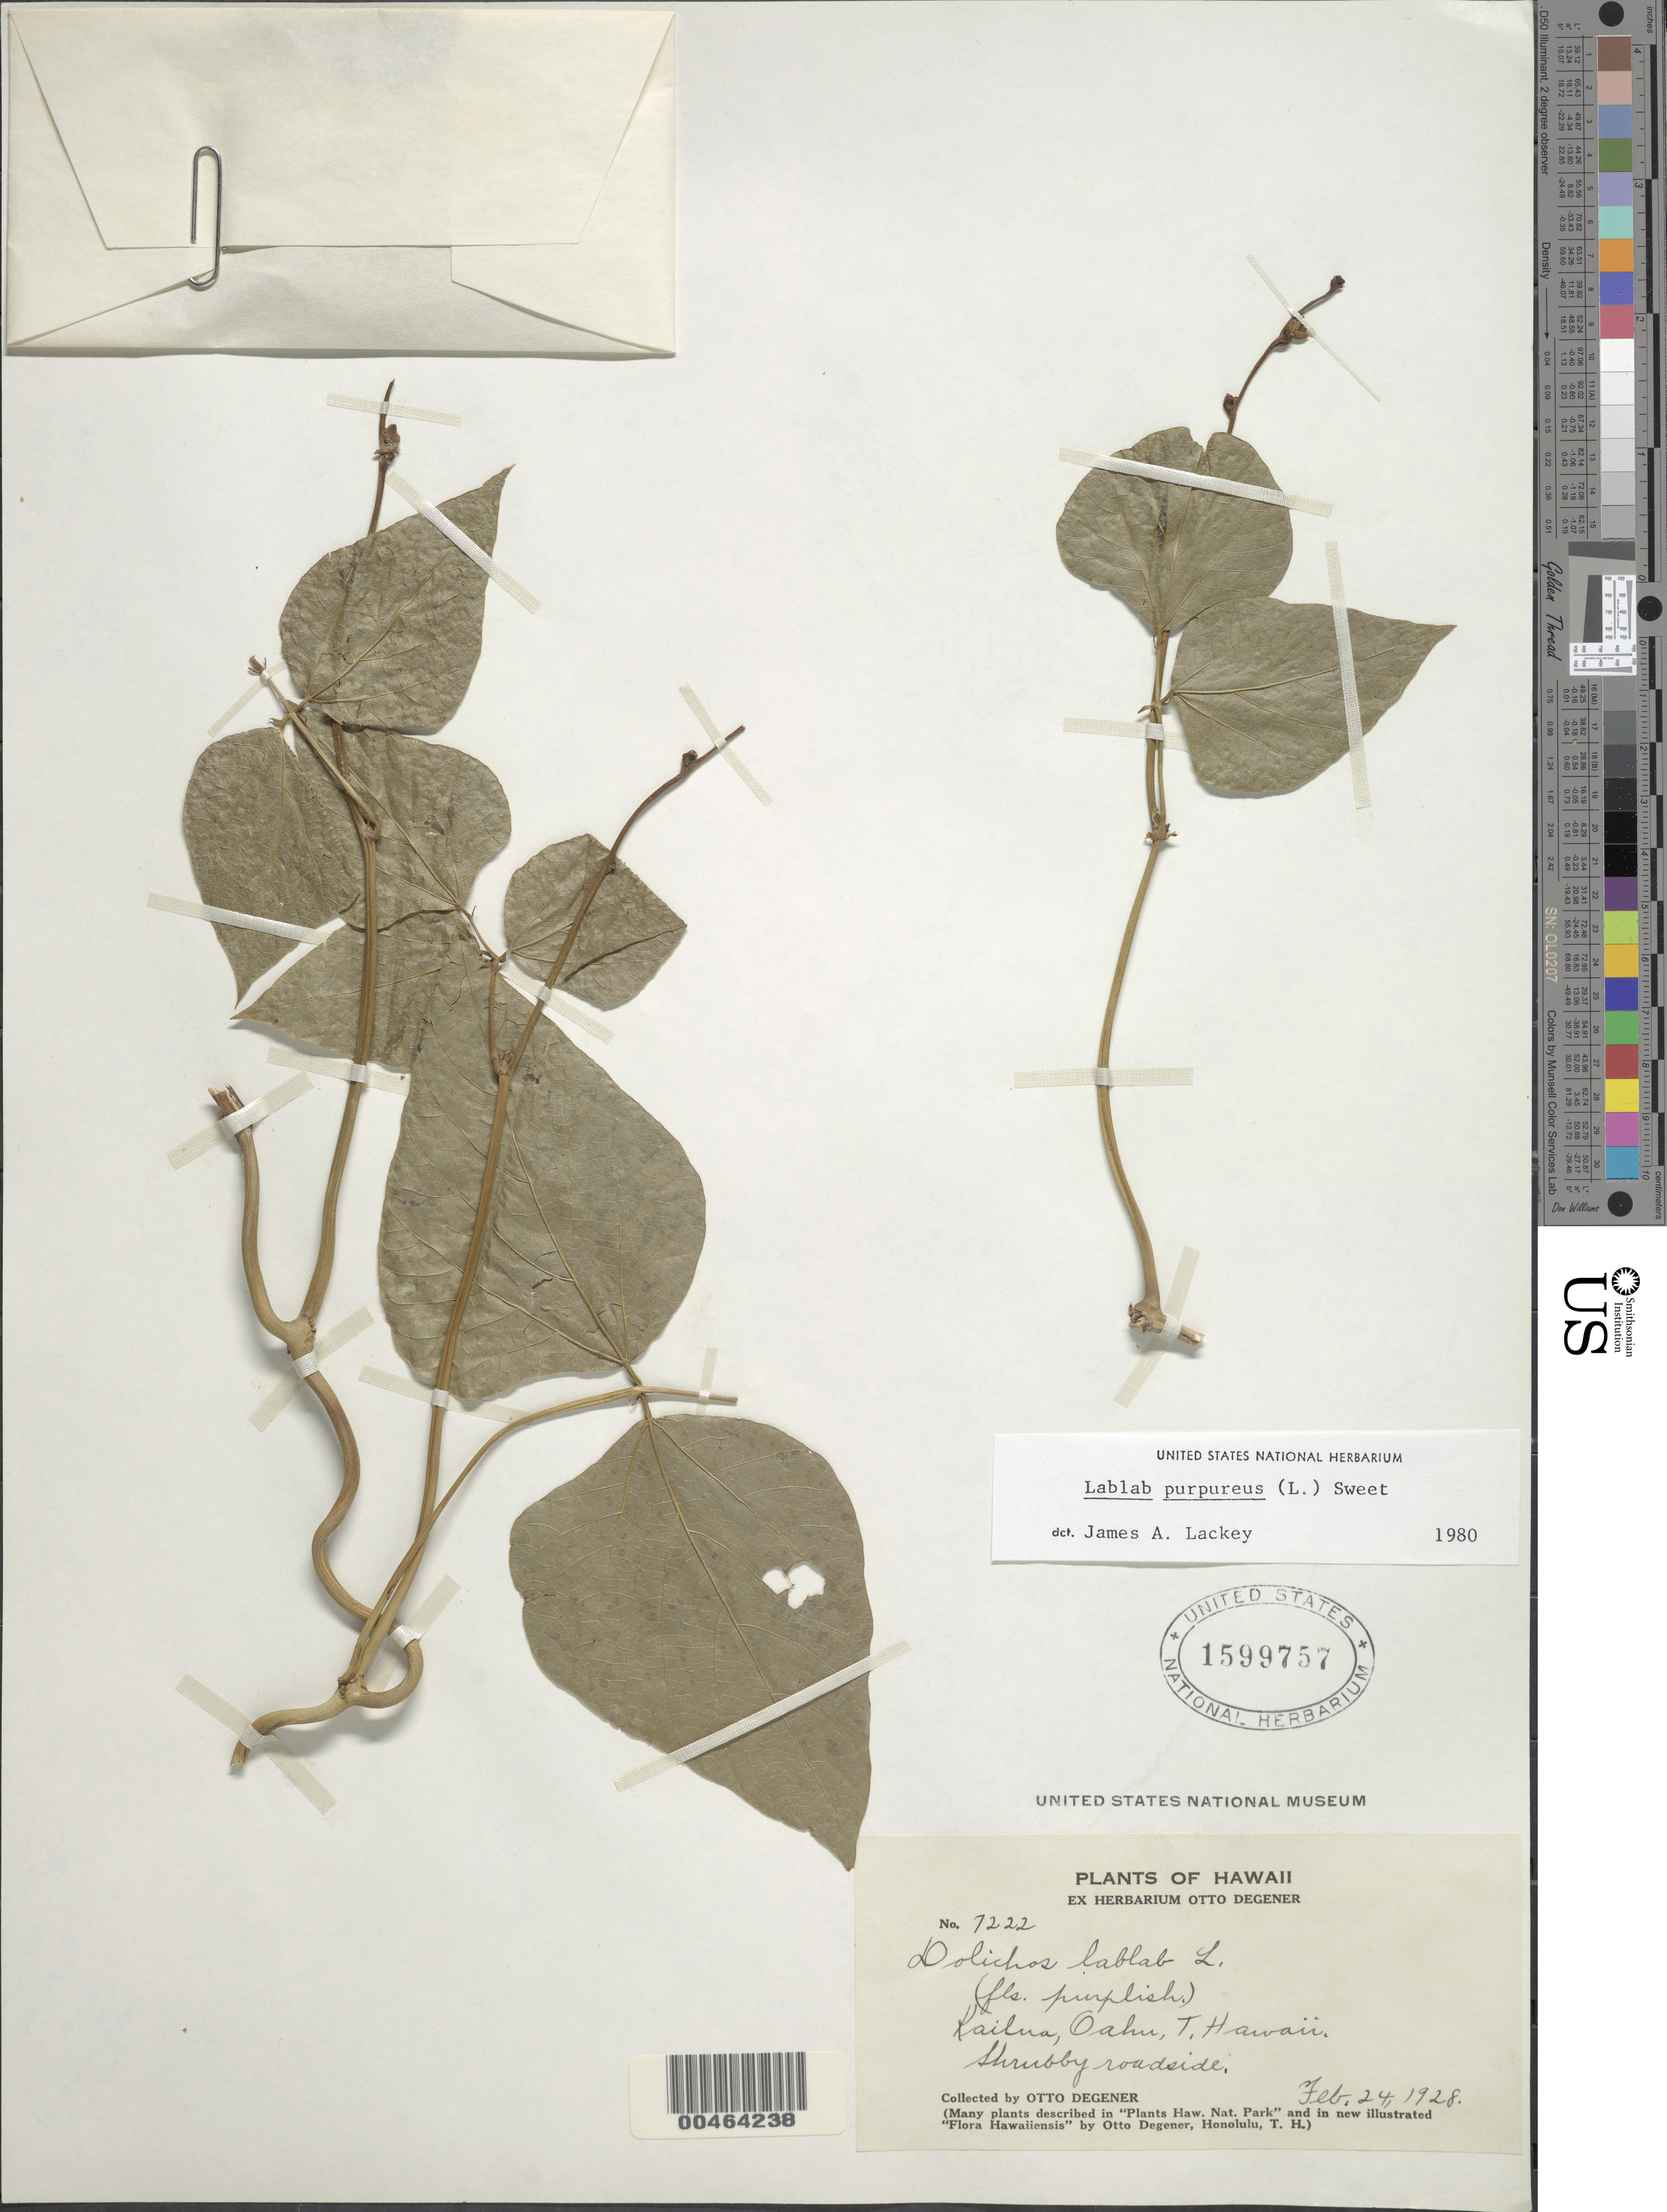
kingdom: Plantae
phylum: Tracheophyta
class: Magnoliopsida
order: Fabales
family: Fabaceae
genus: Lablab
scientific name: Lablab purpureus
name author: (L.) Sweet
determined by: Lackey, James A.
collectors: O. Degener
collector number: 7222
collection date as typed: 24 Feb 1928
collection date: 1928-02-24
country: United States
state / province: Hawaii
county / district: Kauai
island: Kaua'i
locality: Kailua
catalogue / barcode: US 1599757